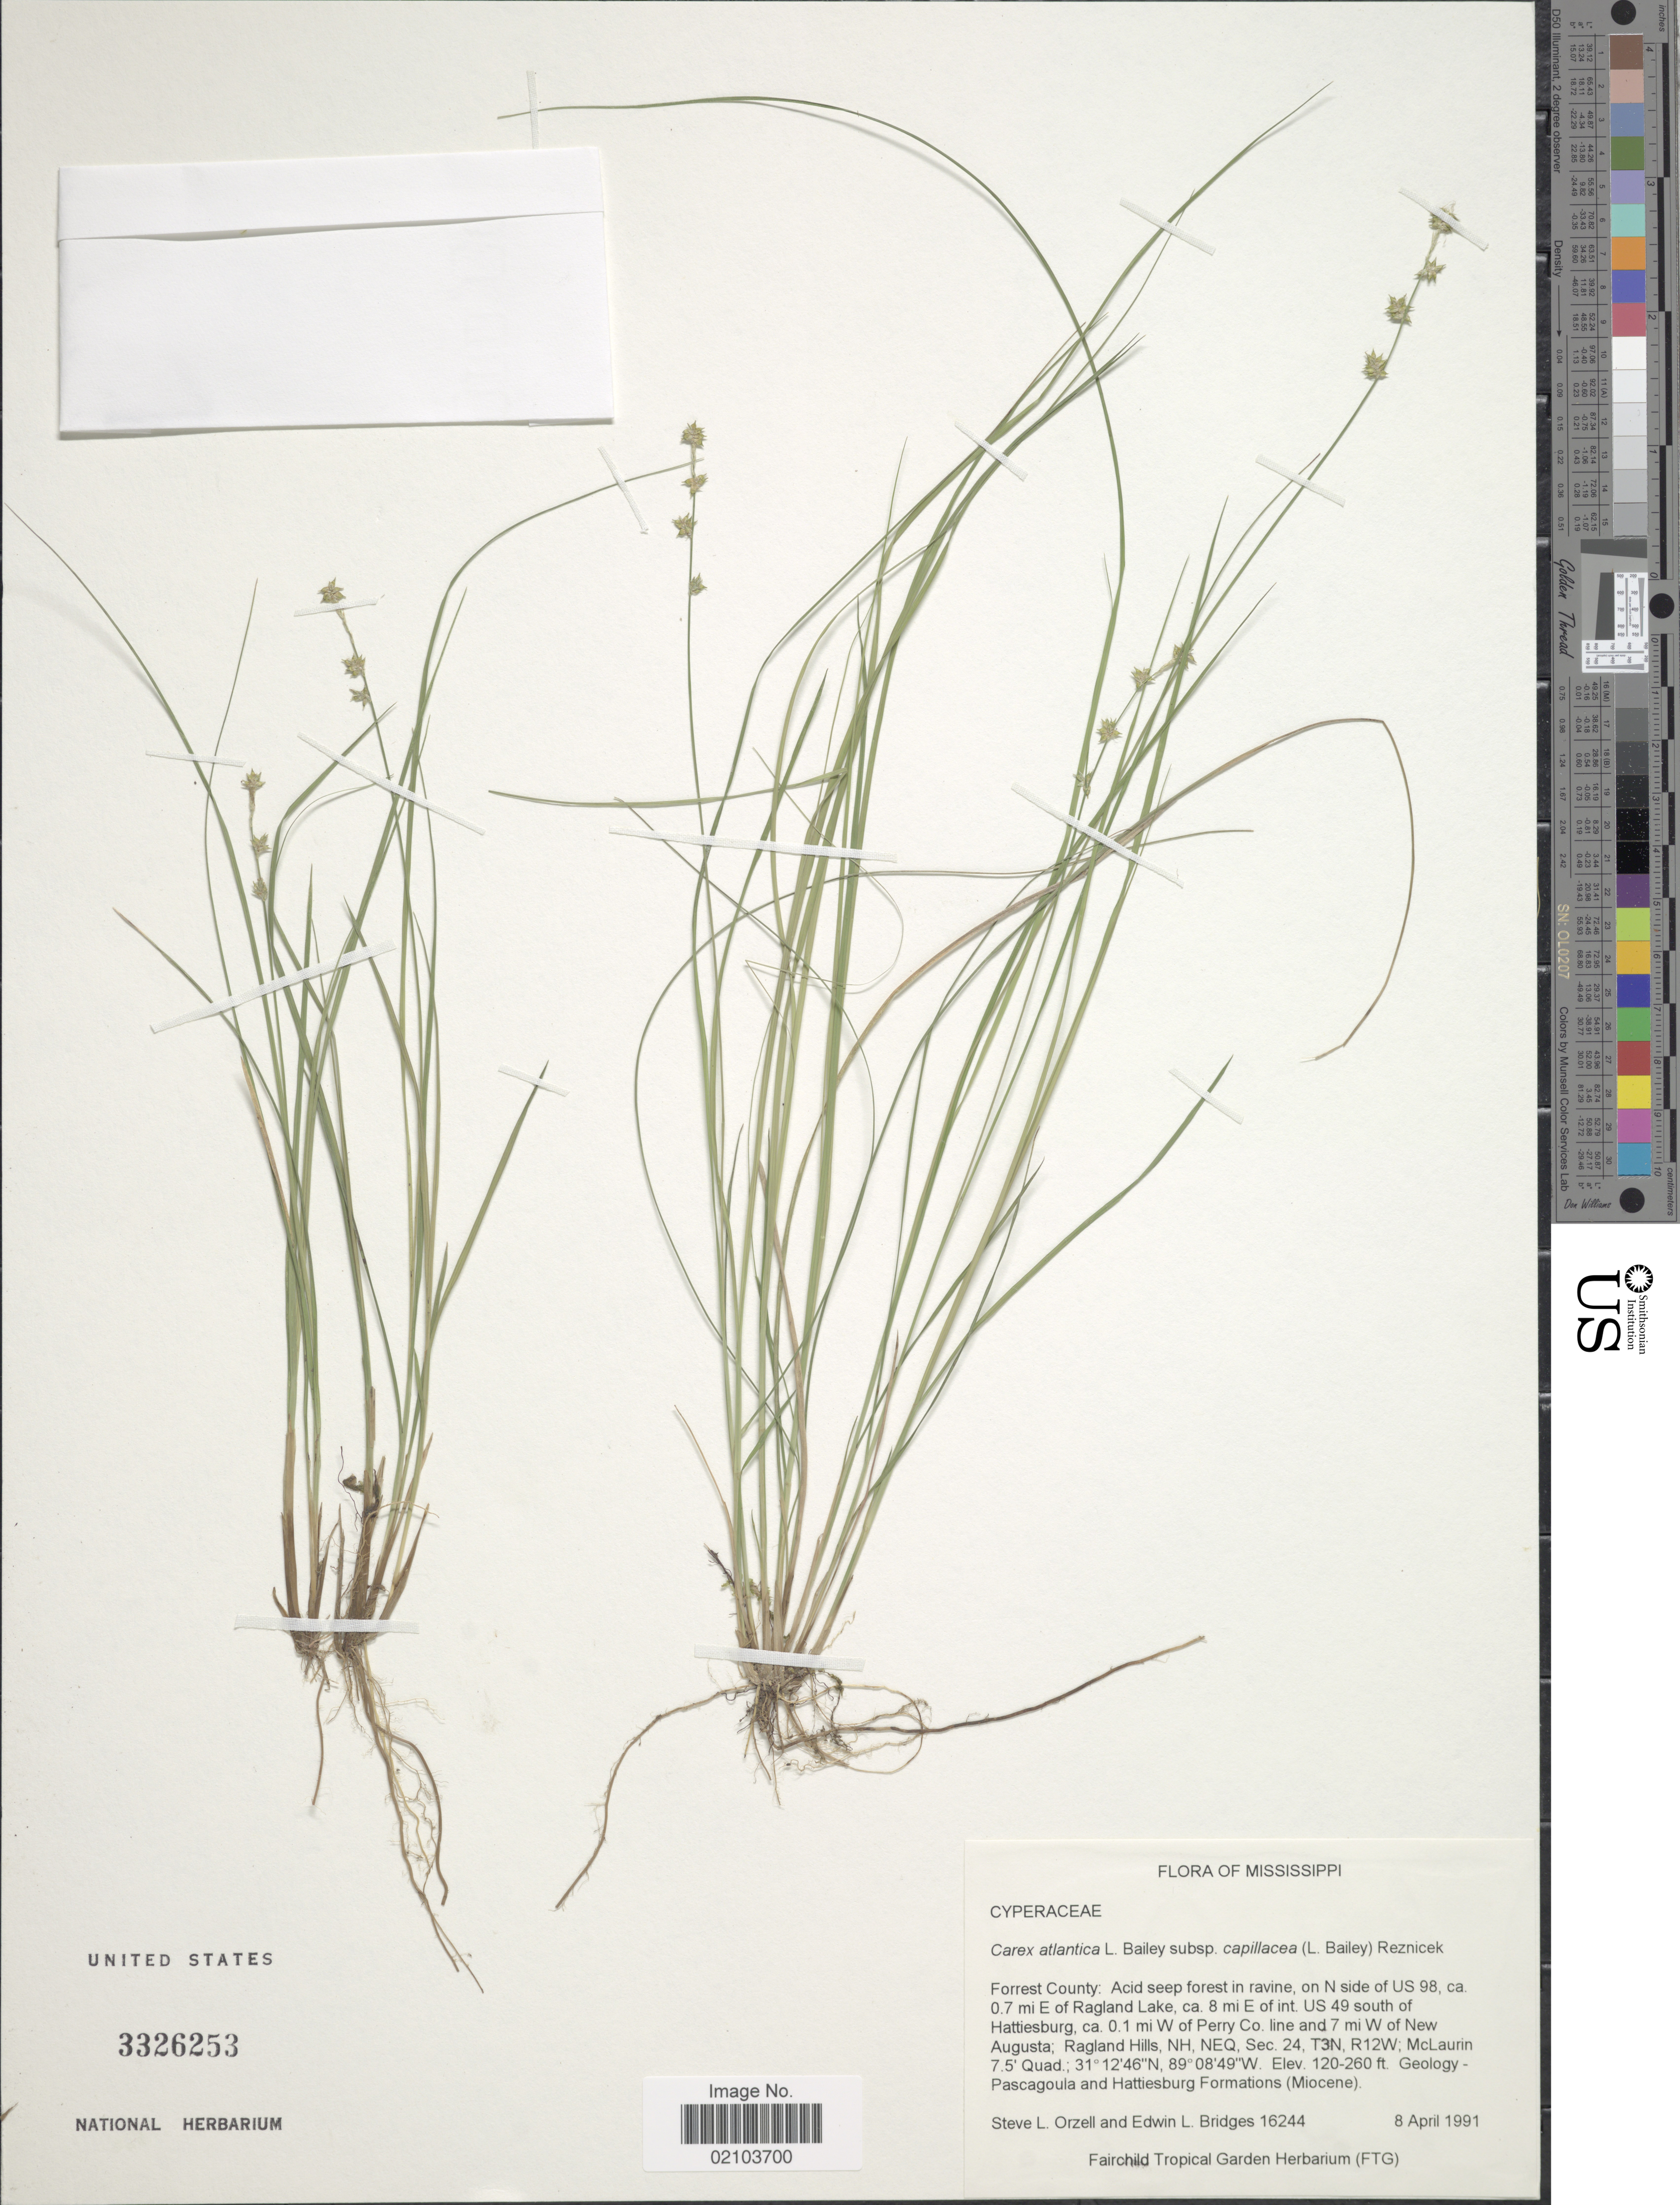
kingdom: Plantae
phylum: Tracheophyta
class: Liliopsida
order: Poales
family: Cyperaceae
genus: Carex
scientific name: Carex howei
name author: Mack.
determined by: Strong, Mark T., (BOT), Smithsonian Institution - National Museum of Natural History (UNITED STATES)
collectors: S. Orzell & E. Bridges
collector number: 16244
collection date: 1991-04-08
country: United States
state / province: Mississippi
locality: Forrest County: on N side of US 98, ca. 0.7 mi E of Ragland Lake, ca. 8 mi E of int. US 49 south of Hattiesburg, ca. 0.1 mi W of Perry Co. line and 7 mi W of New Augusta; Ragland Hills, NH, NEQ, Sec. 24, T3N, R12W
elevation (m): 37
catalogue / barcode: US 3326253